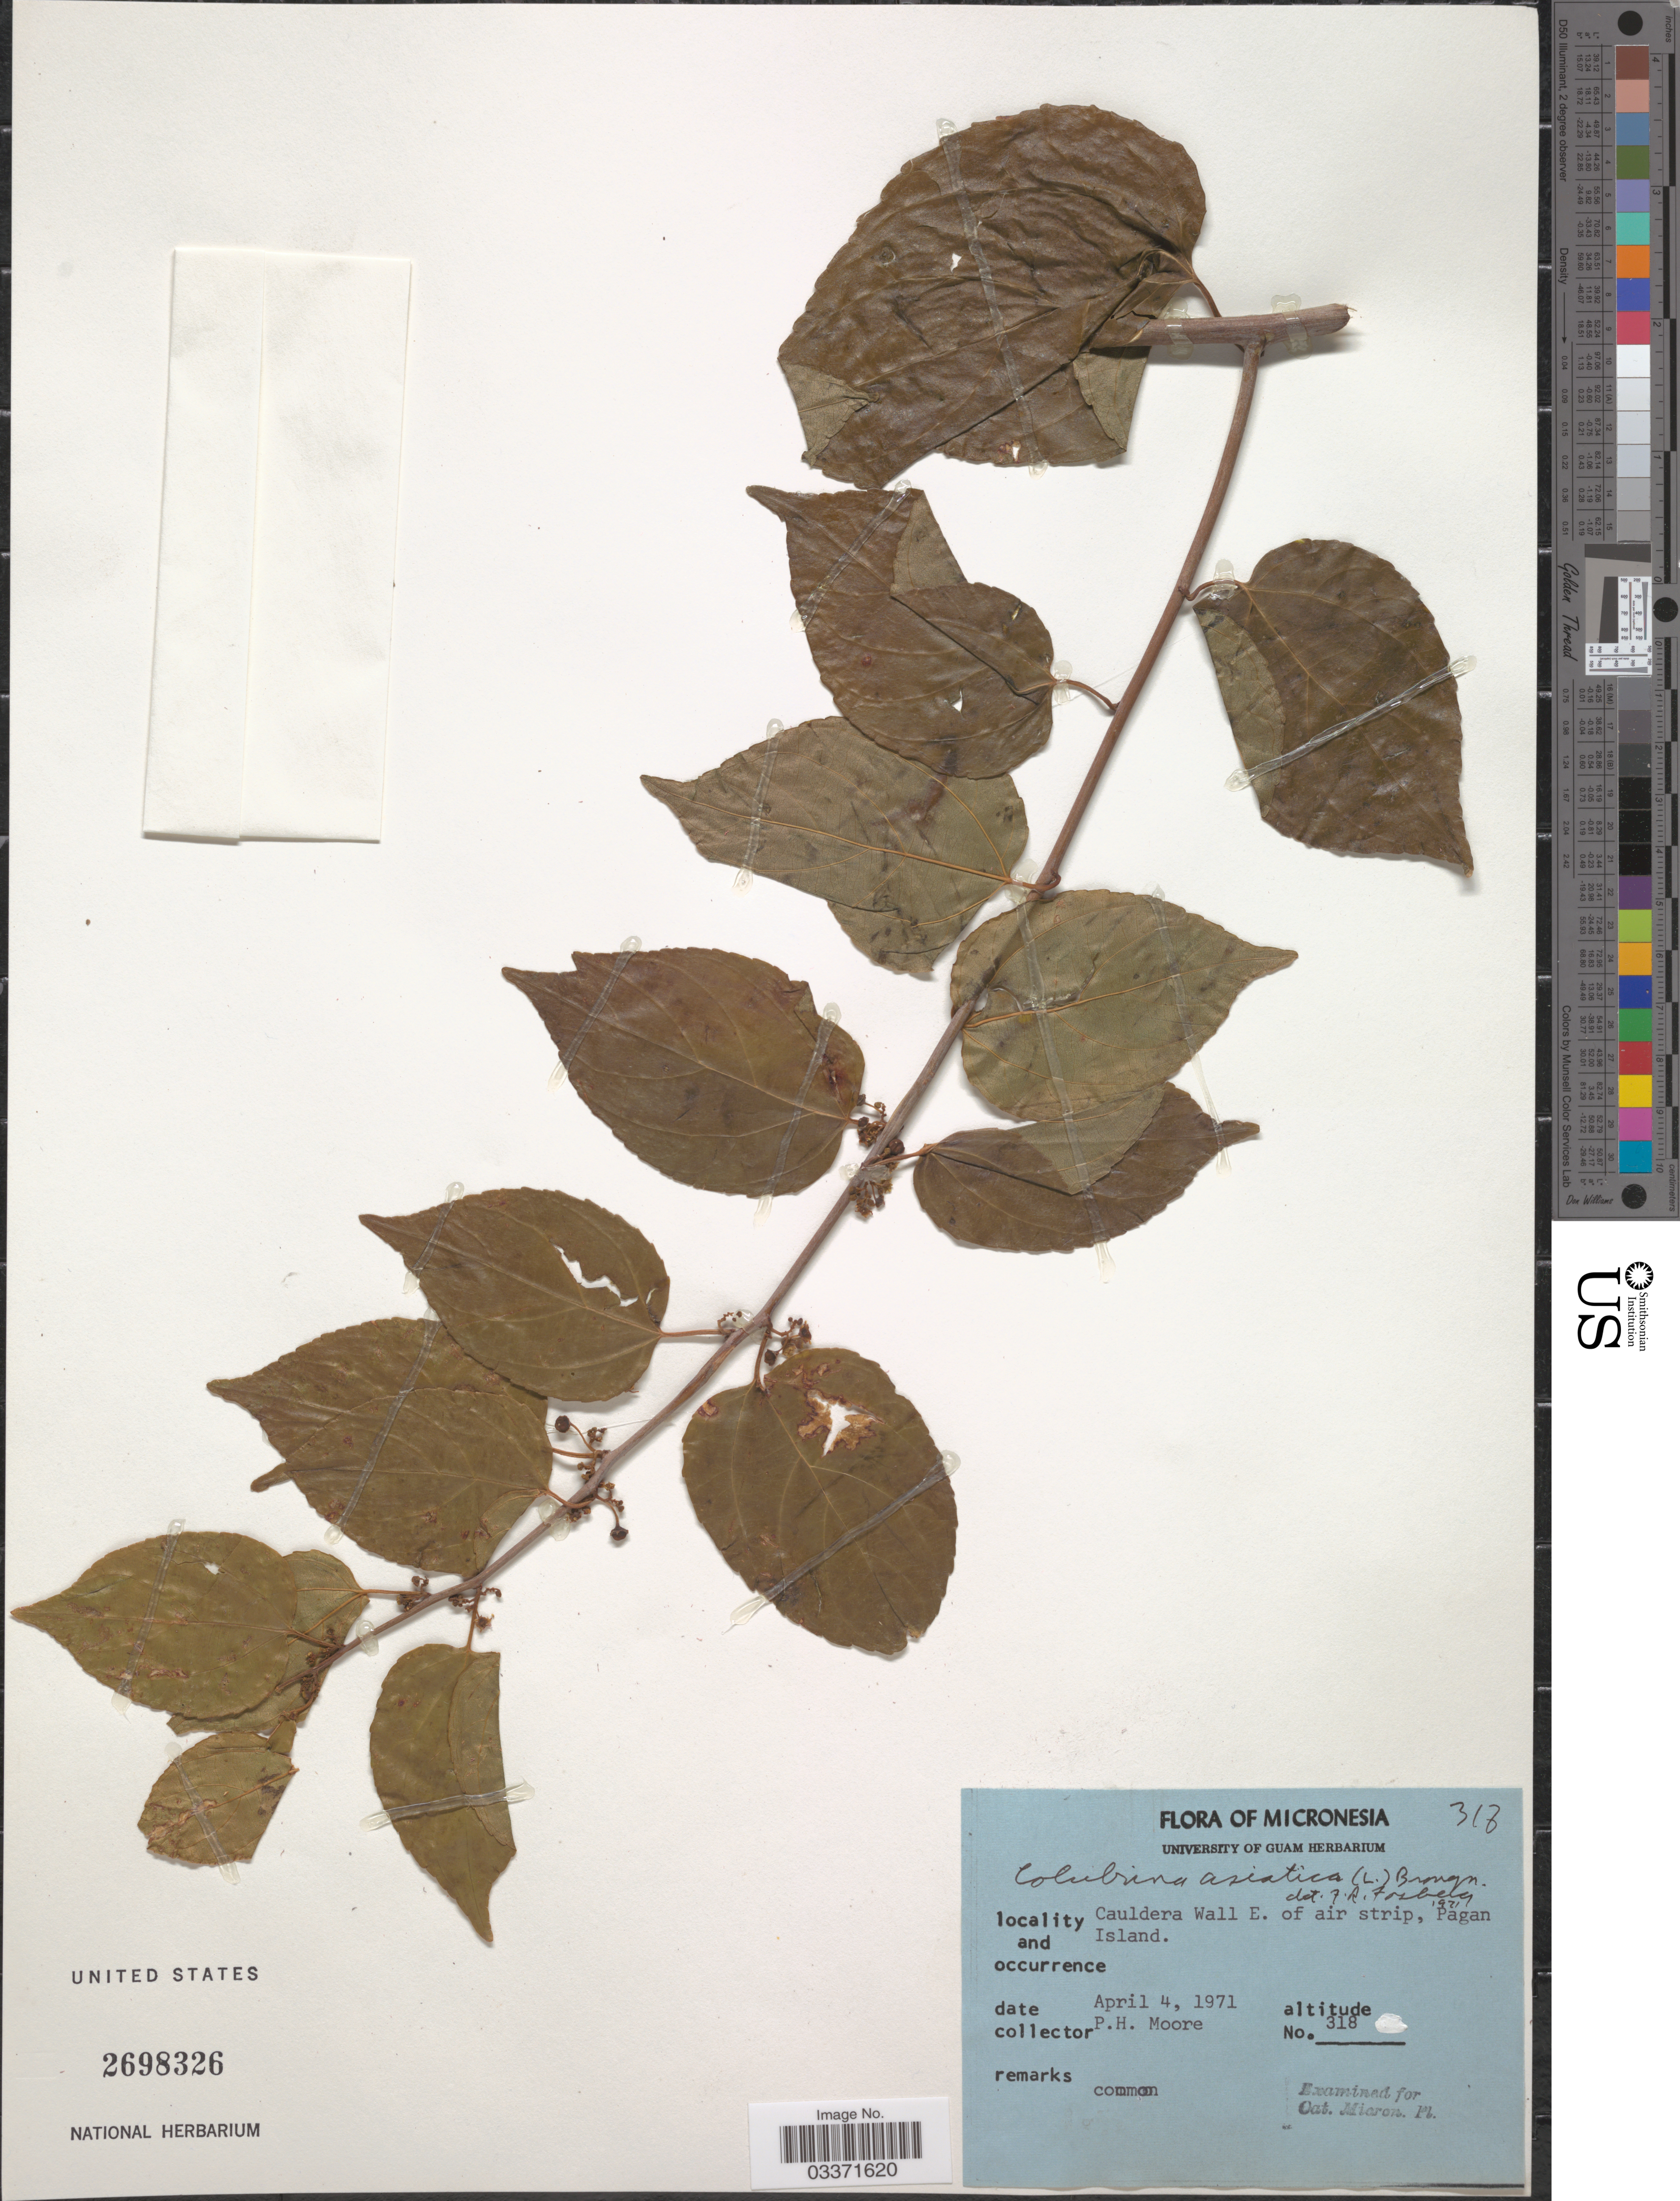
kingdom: Plantae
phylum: Tracheophyta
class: Magnoliopsida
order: Rosales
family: Rhamnaceae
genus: Colubrina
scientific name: Colubrina asiatica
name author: (L.) Brongn.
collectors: P. H. Moore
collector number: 318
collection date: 1971-04-04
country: Northern Mariana Islands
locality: Micronesia, Cauldera Wall E. of air strip, Pagan Island.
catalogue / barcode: US 2698326